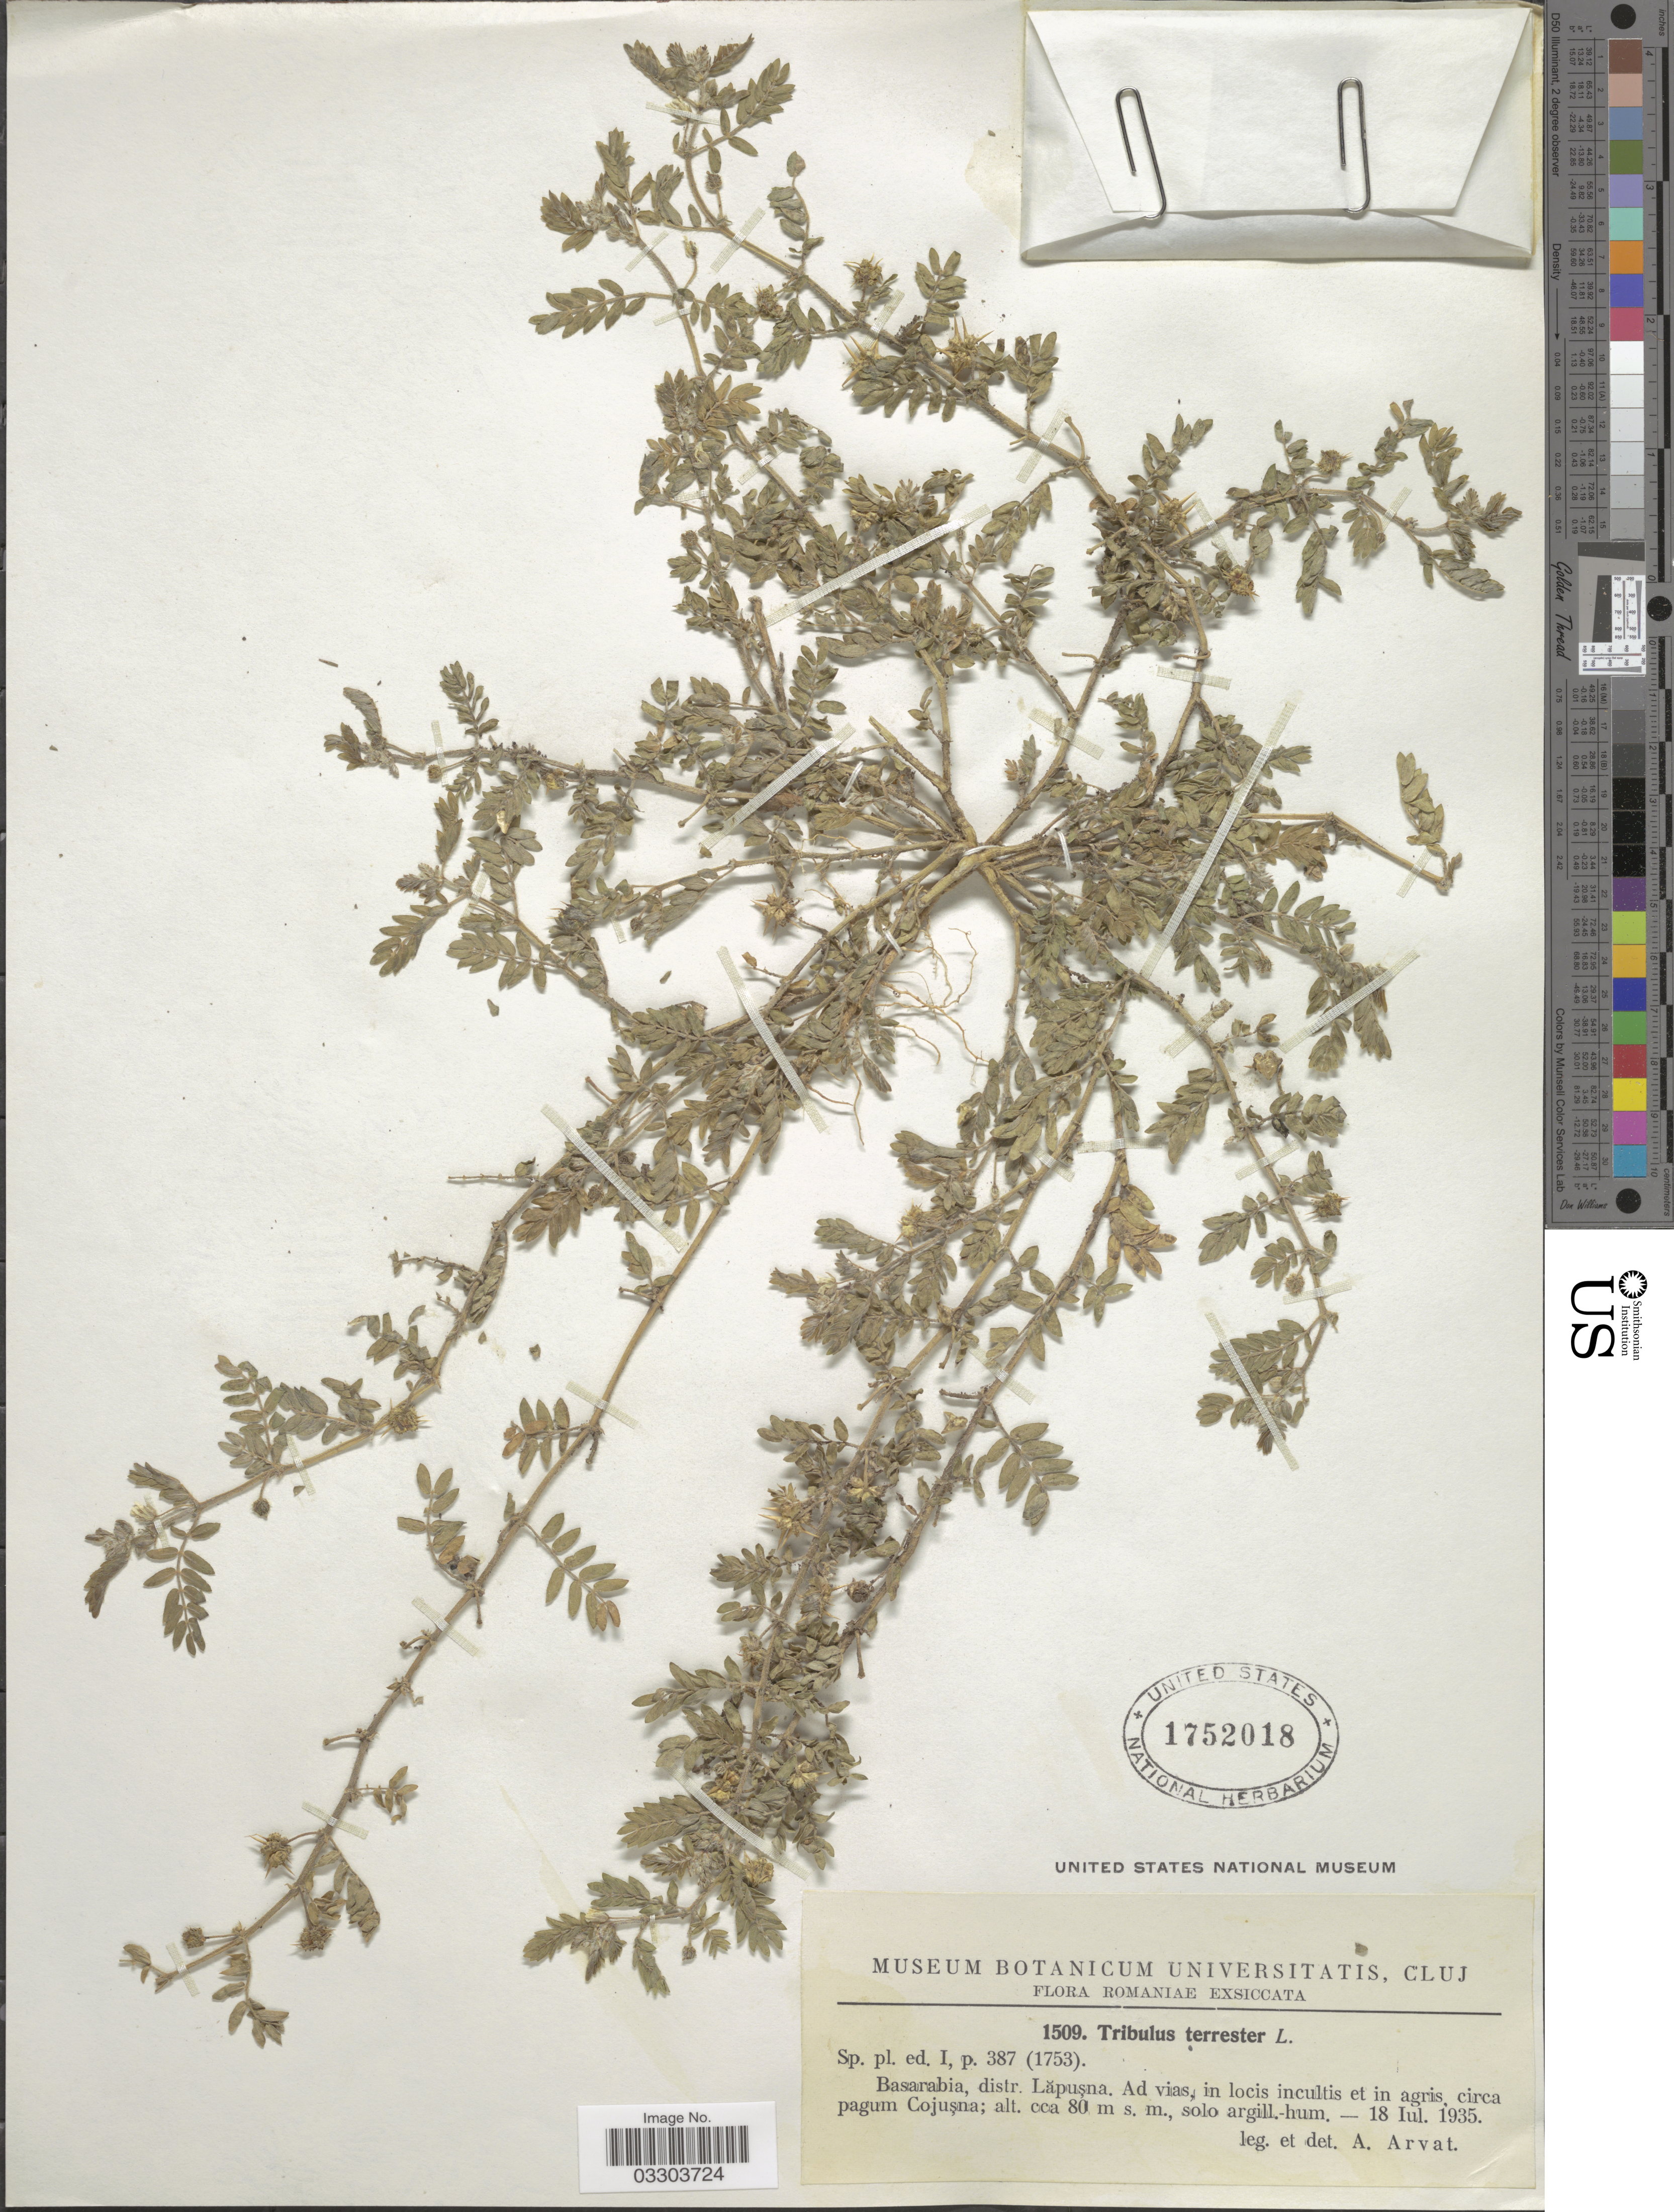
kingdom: Plantae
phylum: Tracheophyta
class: Magnoliopsida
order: Zygophyllales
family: Zygophyllaceae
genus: Tribulus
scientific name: Tribulus terrestris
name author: L.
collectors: A. Arvat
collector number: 1509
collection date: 1935-07-18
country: Romania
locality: Basarabia, distr. Lăpuşna. Circa pagum Cojuşna.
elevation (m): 80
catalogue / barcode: US 1752018